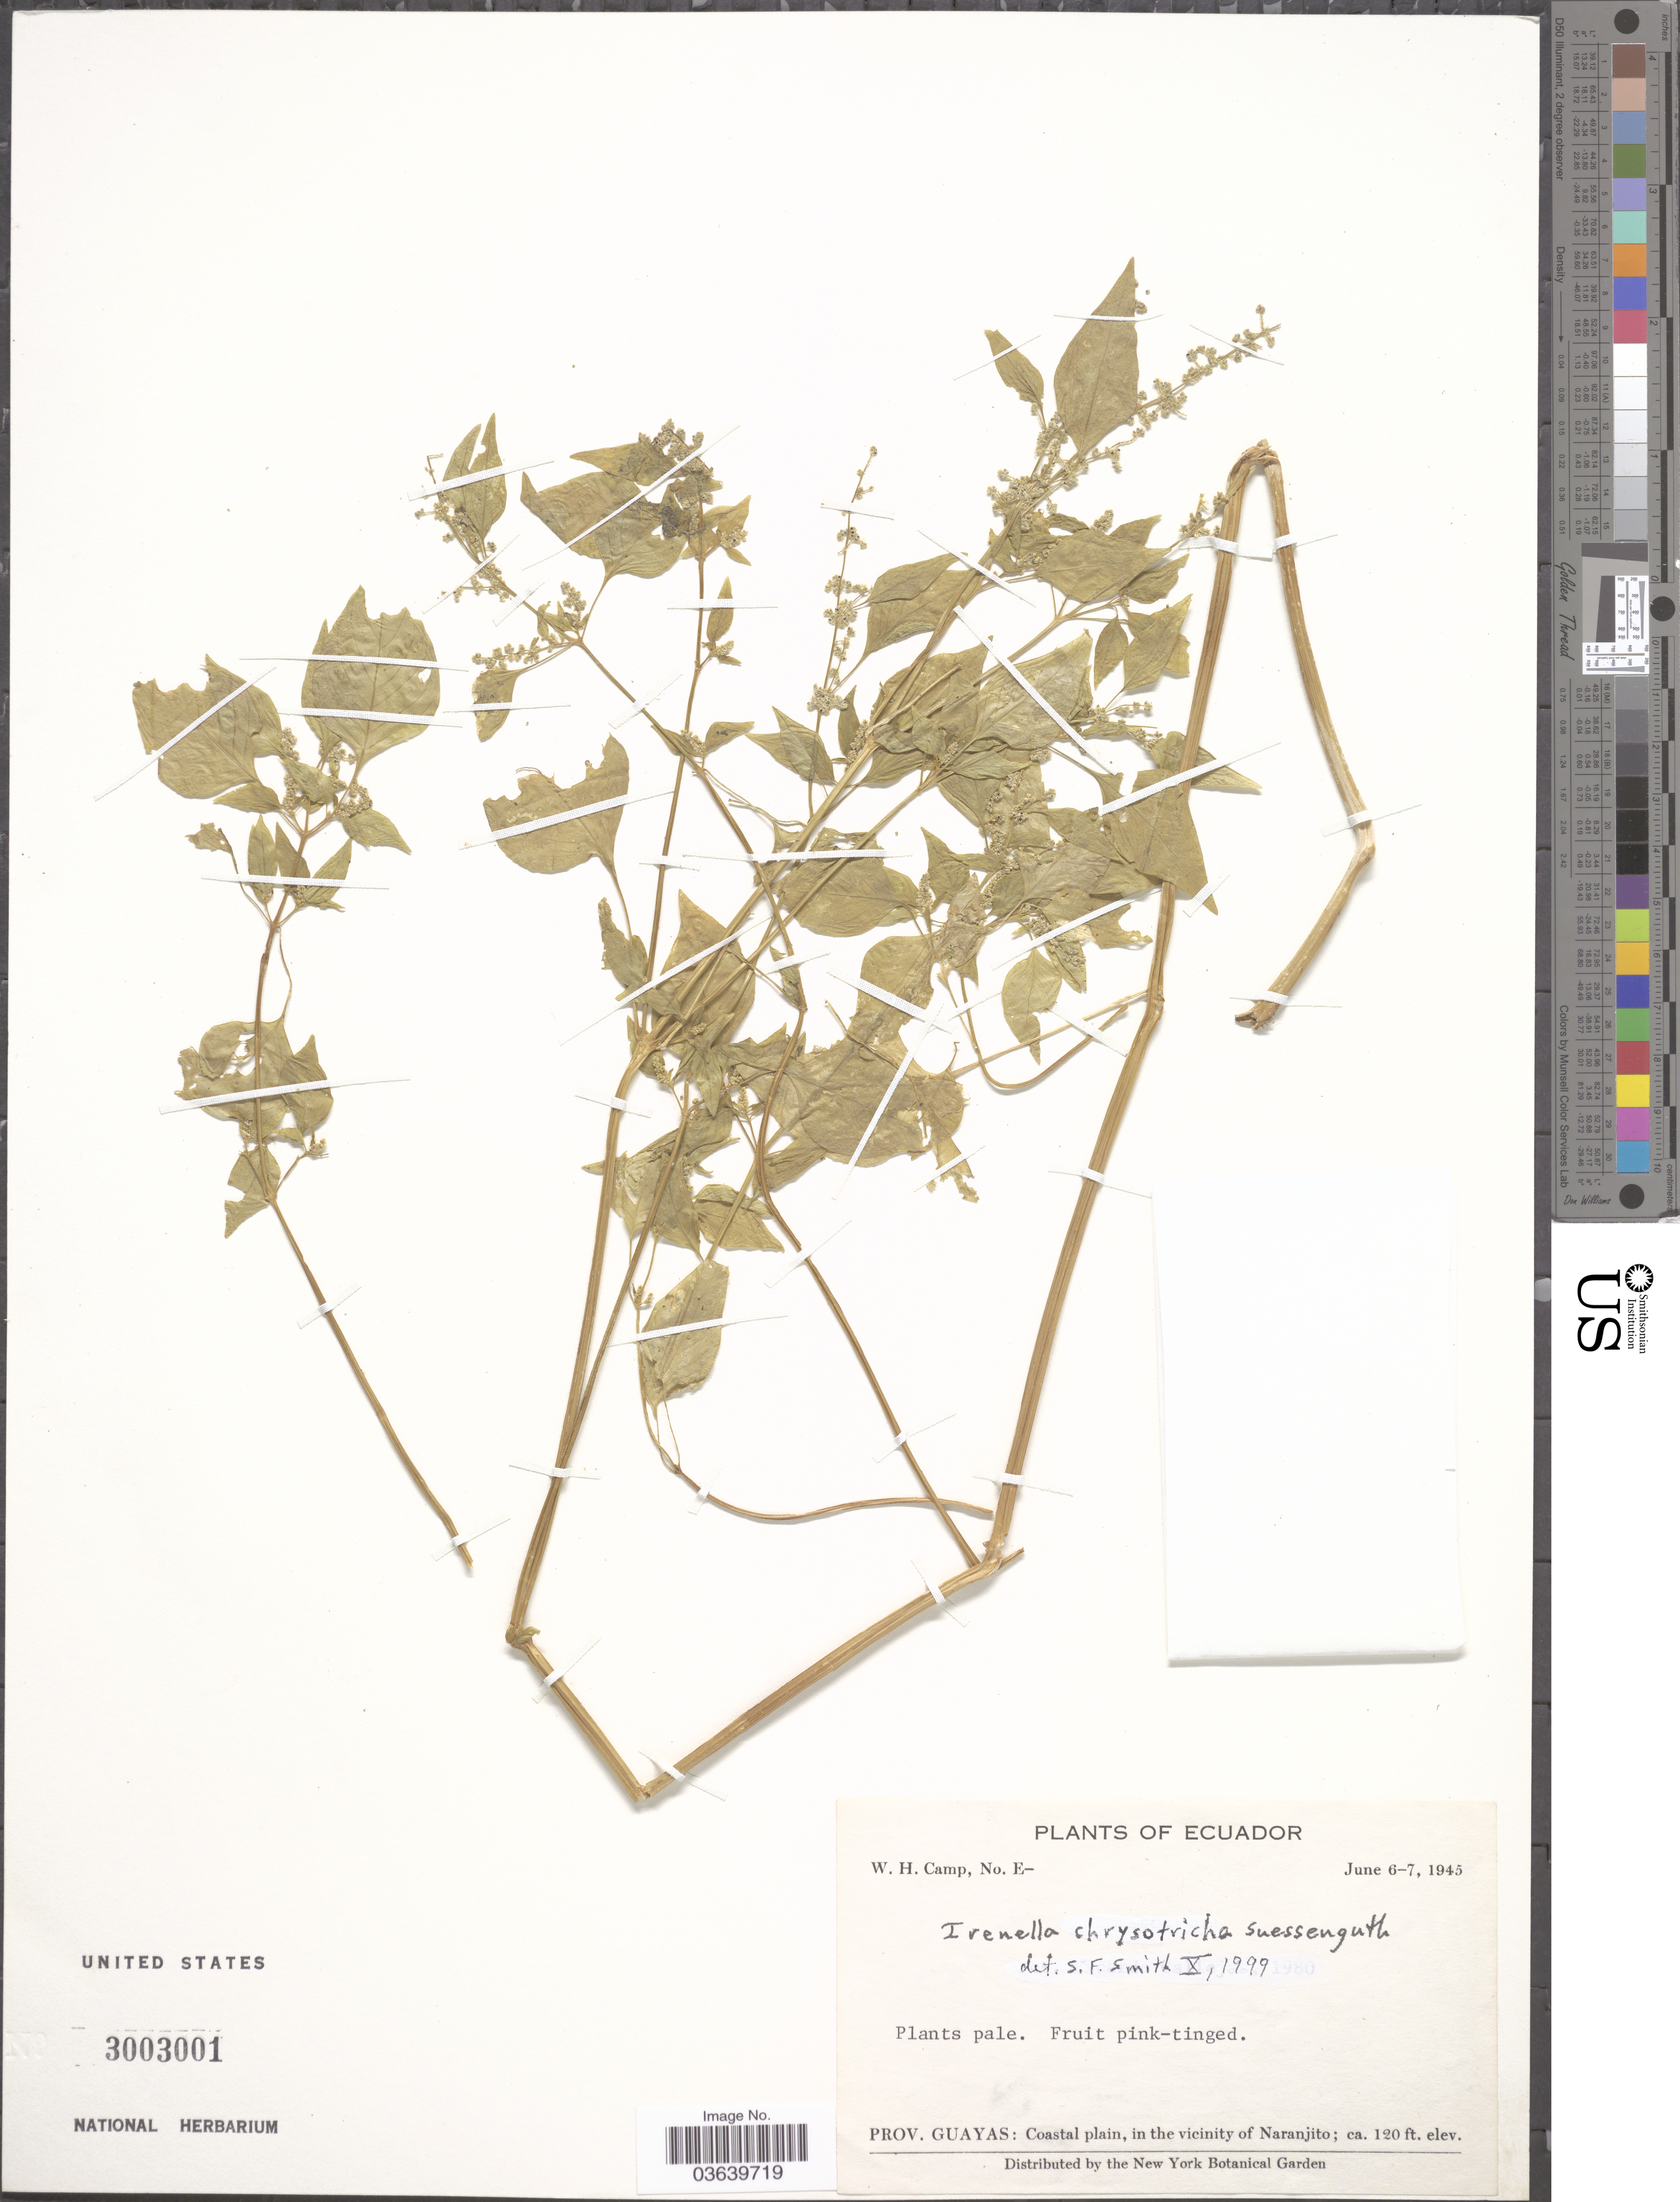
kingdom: Plantae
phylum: Tracheophyta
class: Magnoliopsida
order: Caryophyllales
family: Amaranthaceae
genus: Iresine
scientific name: Iresine chrysotricha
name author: (Suess.) Borsch et al.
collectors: W. H. Camp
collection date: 1945-06-06/1945-06-07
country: Ecuador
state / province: Guayas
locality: Coastal plain, in the vicinity of Naranjito.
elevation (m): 37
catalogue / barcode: US 3003001